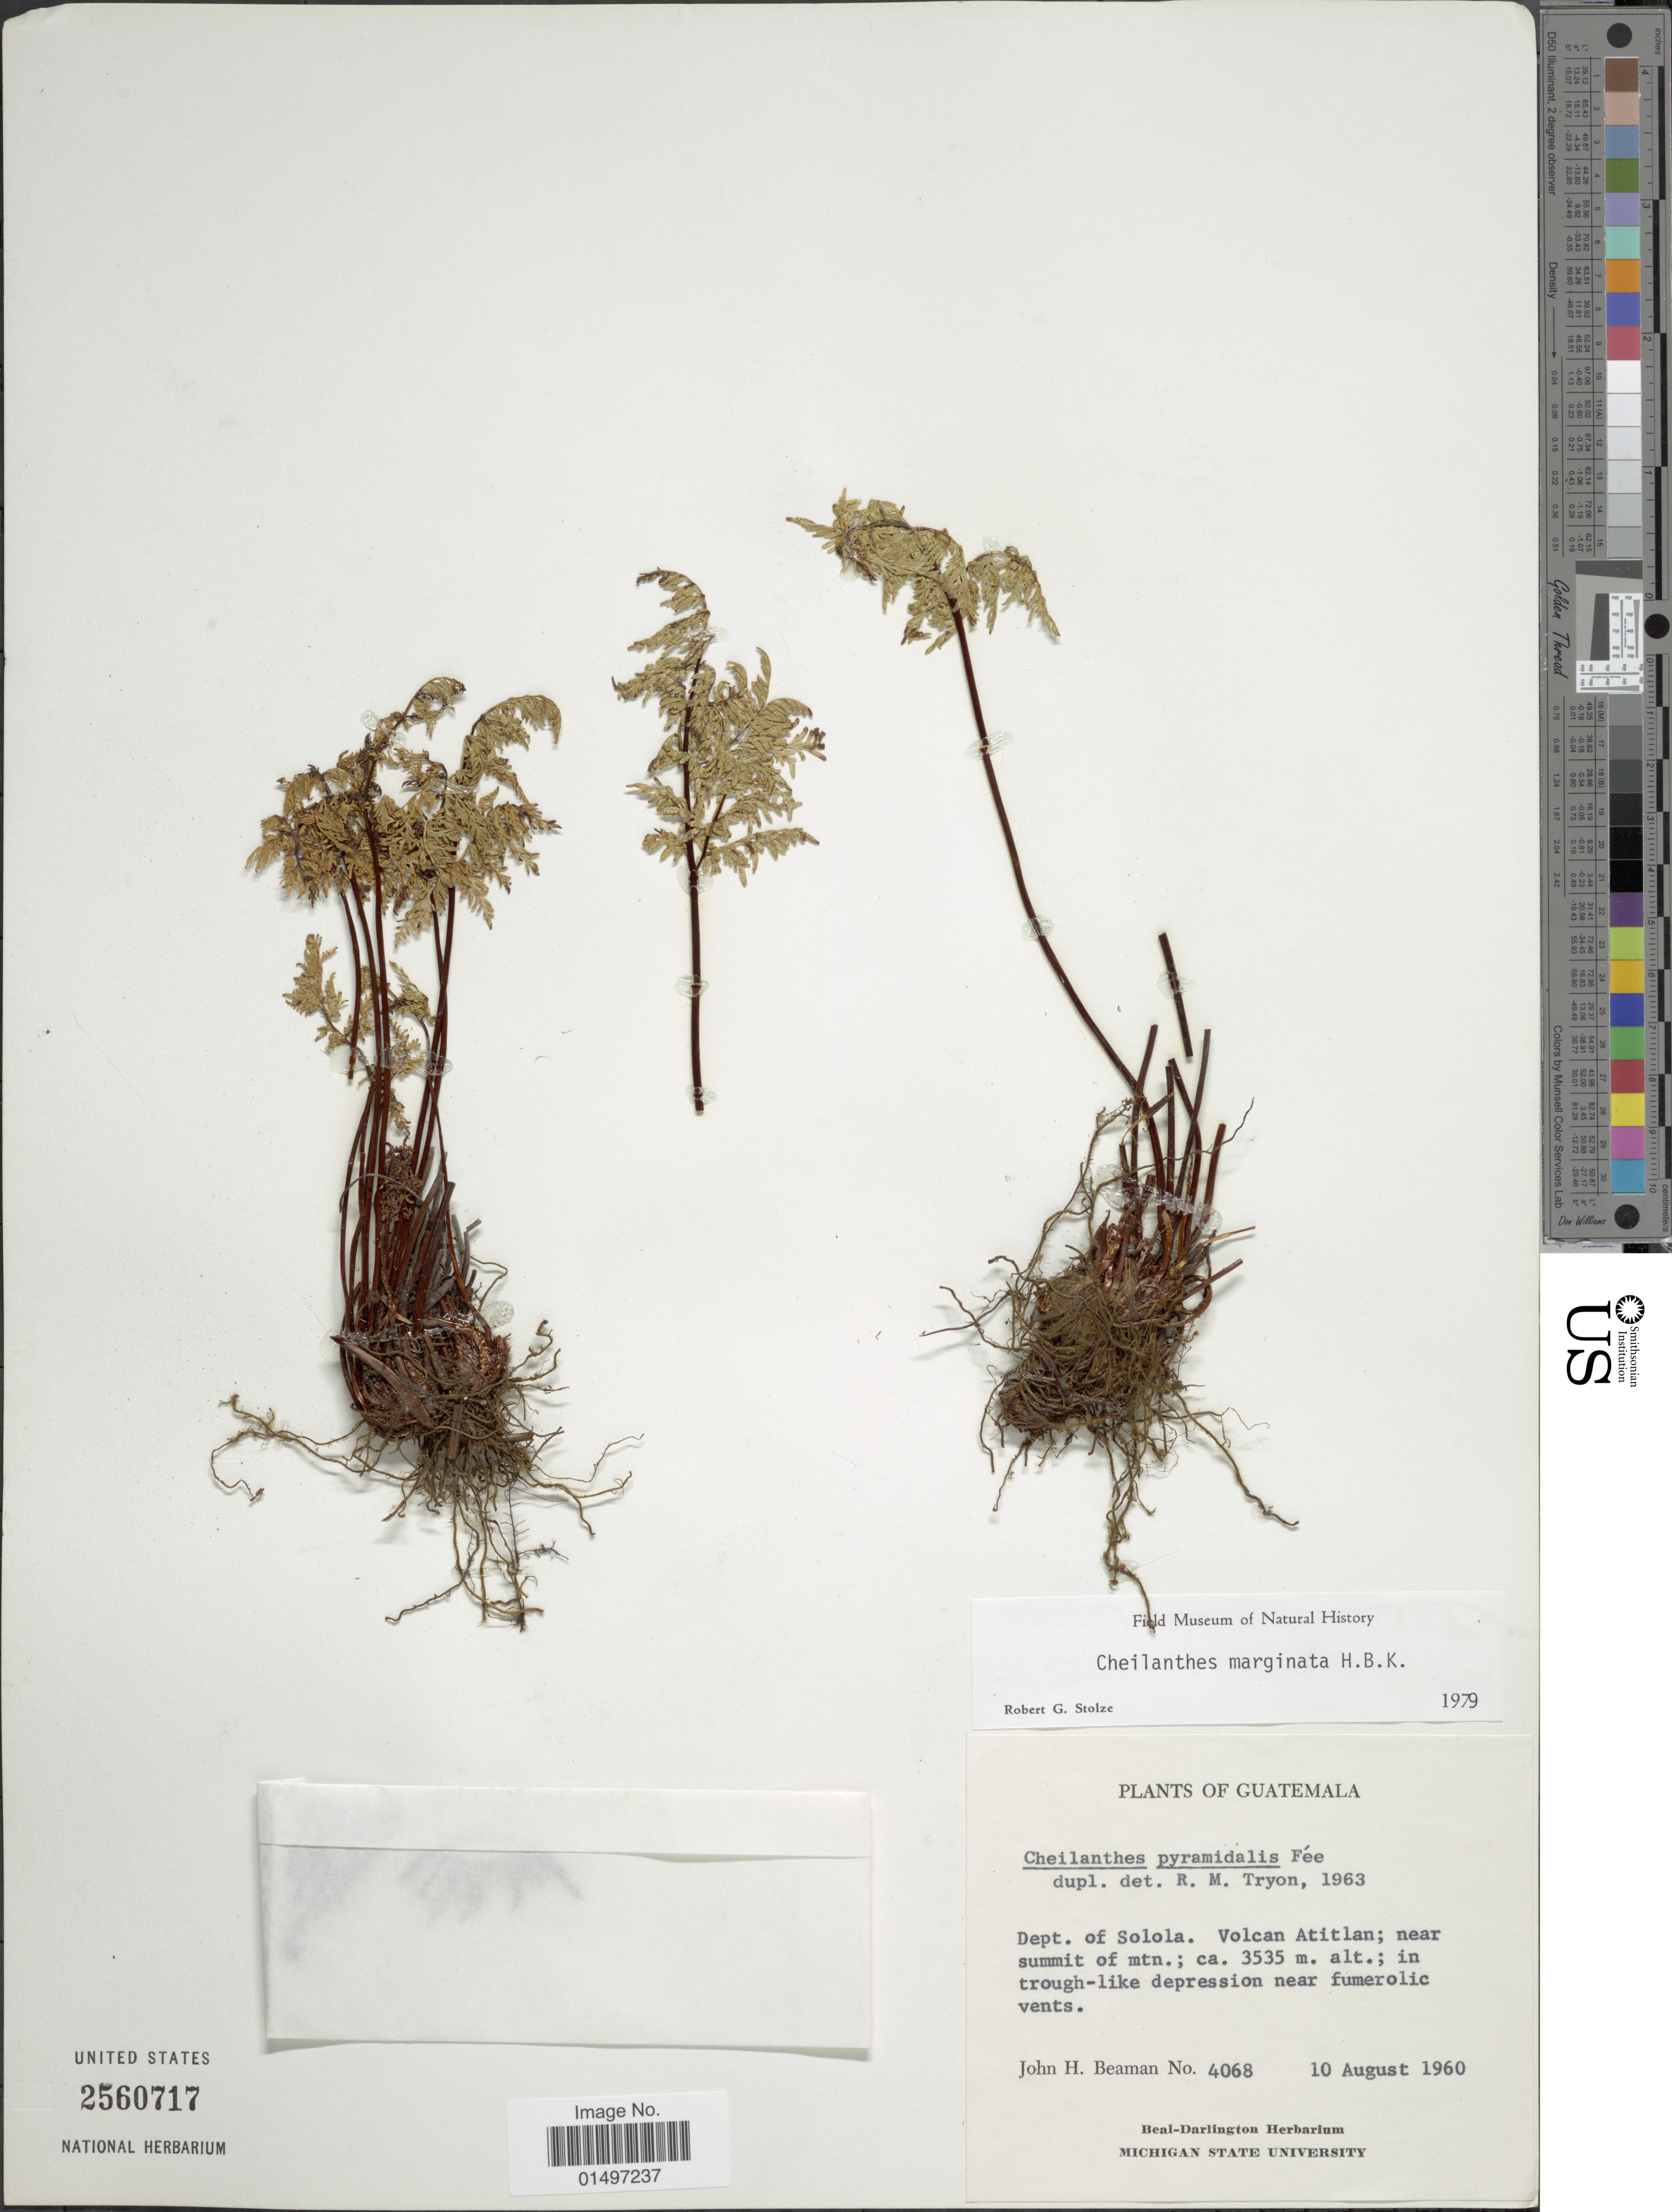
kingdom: Plantae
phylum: Tracheophyta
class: Polypodiopsida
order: Polypodiales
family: Pteridaceae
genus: Gaga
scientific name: Gaga marginata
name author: (Kunth) Fay W. Li & Windham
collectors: J. H. Beaman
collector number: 4068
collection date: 1960-08-10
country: Guatemala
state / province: Sololá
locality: Dept. of Solola. Volcan Atitlan; near summit of mtn. In through-like depression near fumerolic vents.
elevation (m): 3535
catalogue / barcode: US 2560717